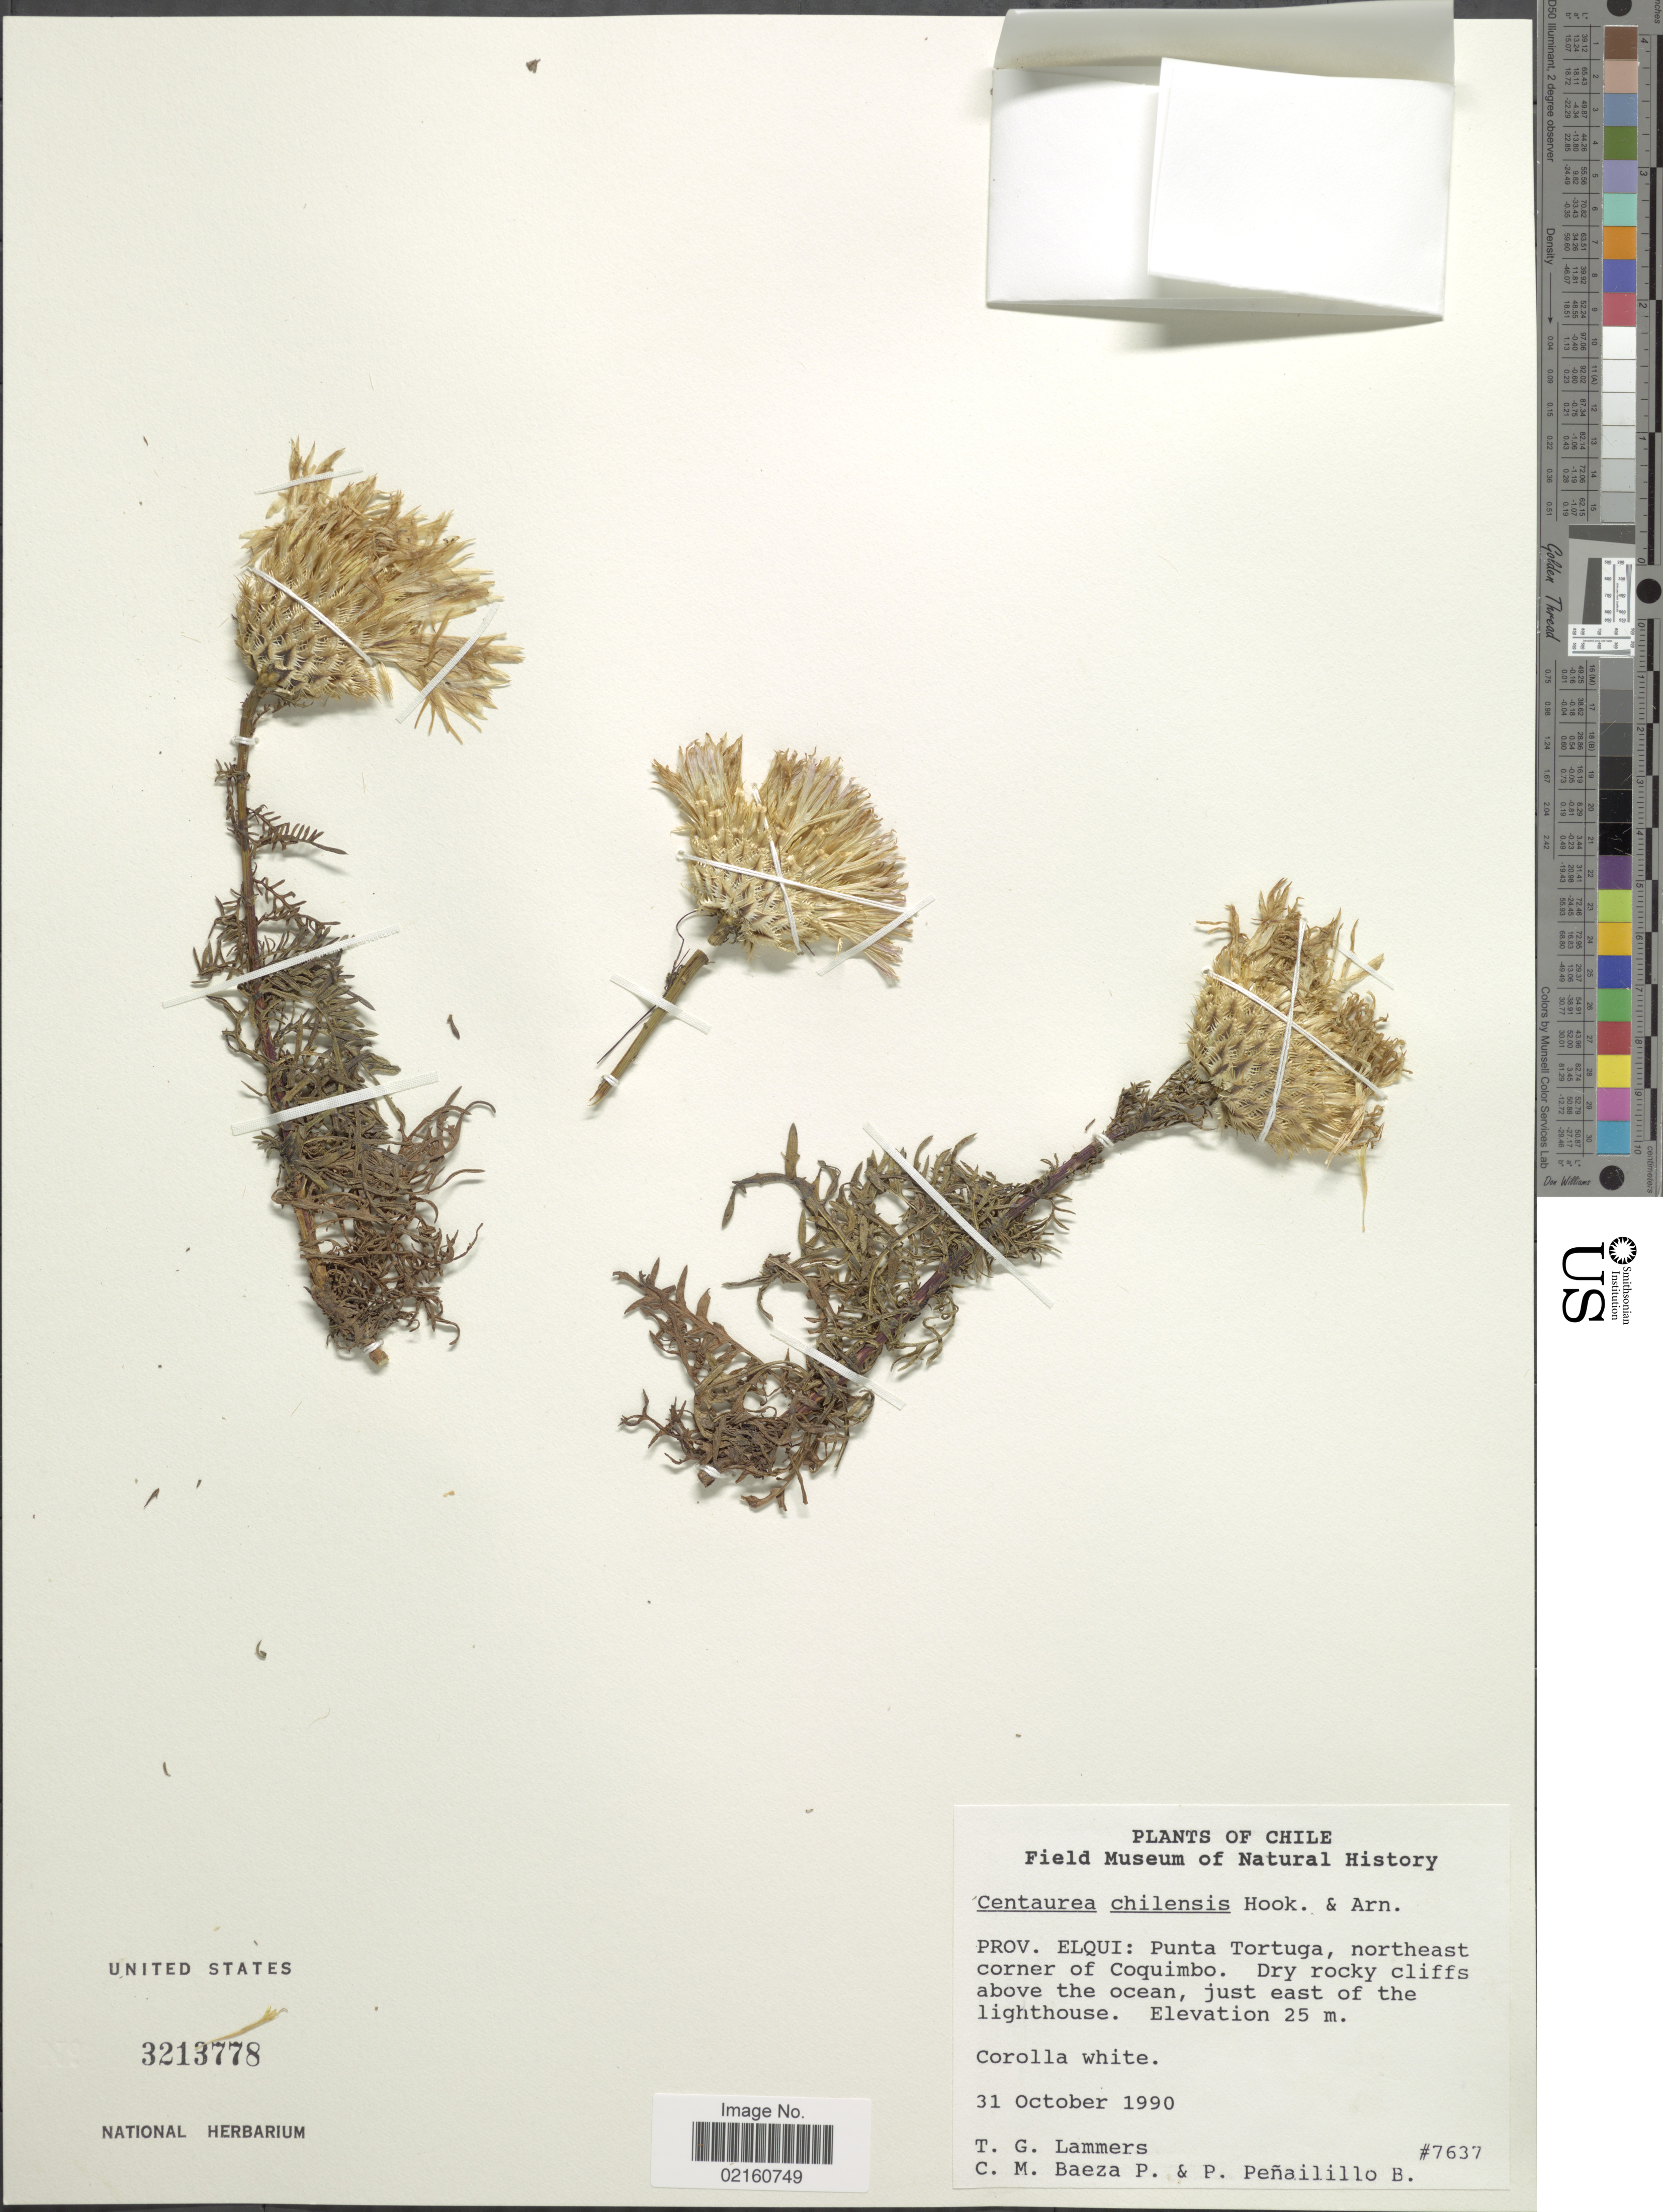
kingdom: Plantae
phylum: Tracheophyta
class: Magnoliopsida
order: Asterales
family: Asteraceae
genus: Centaurea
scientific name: Centaurea chilensis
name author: Bertero ex Hook. & Arn.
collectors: T. Lammers, C. Baeza & P. Peñailillo B.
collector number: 7637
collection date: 1990-10-31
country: Chile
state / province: Coquimbo (IV)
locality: Prov. Elqui, Punta Tortuga, northeast corner of Coquimbo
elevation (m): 25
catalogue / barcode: US 3213778